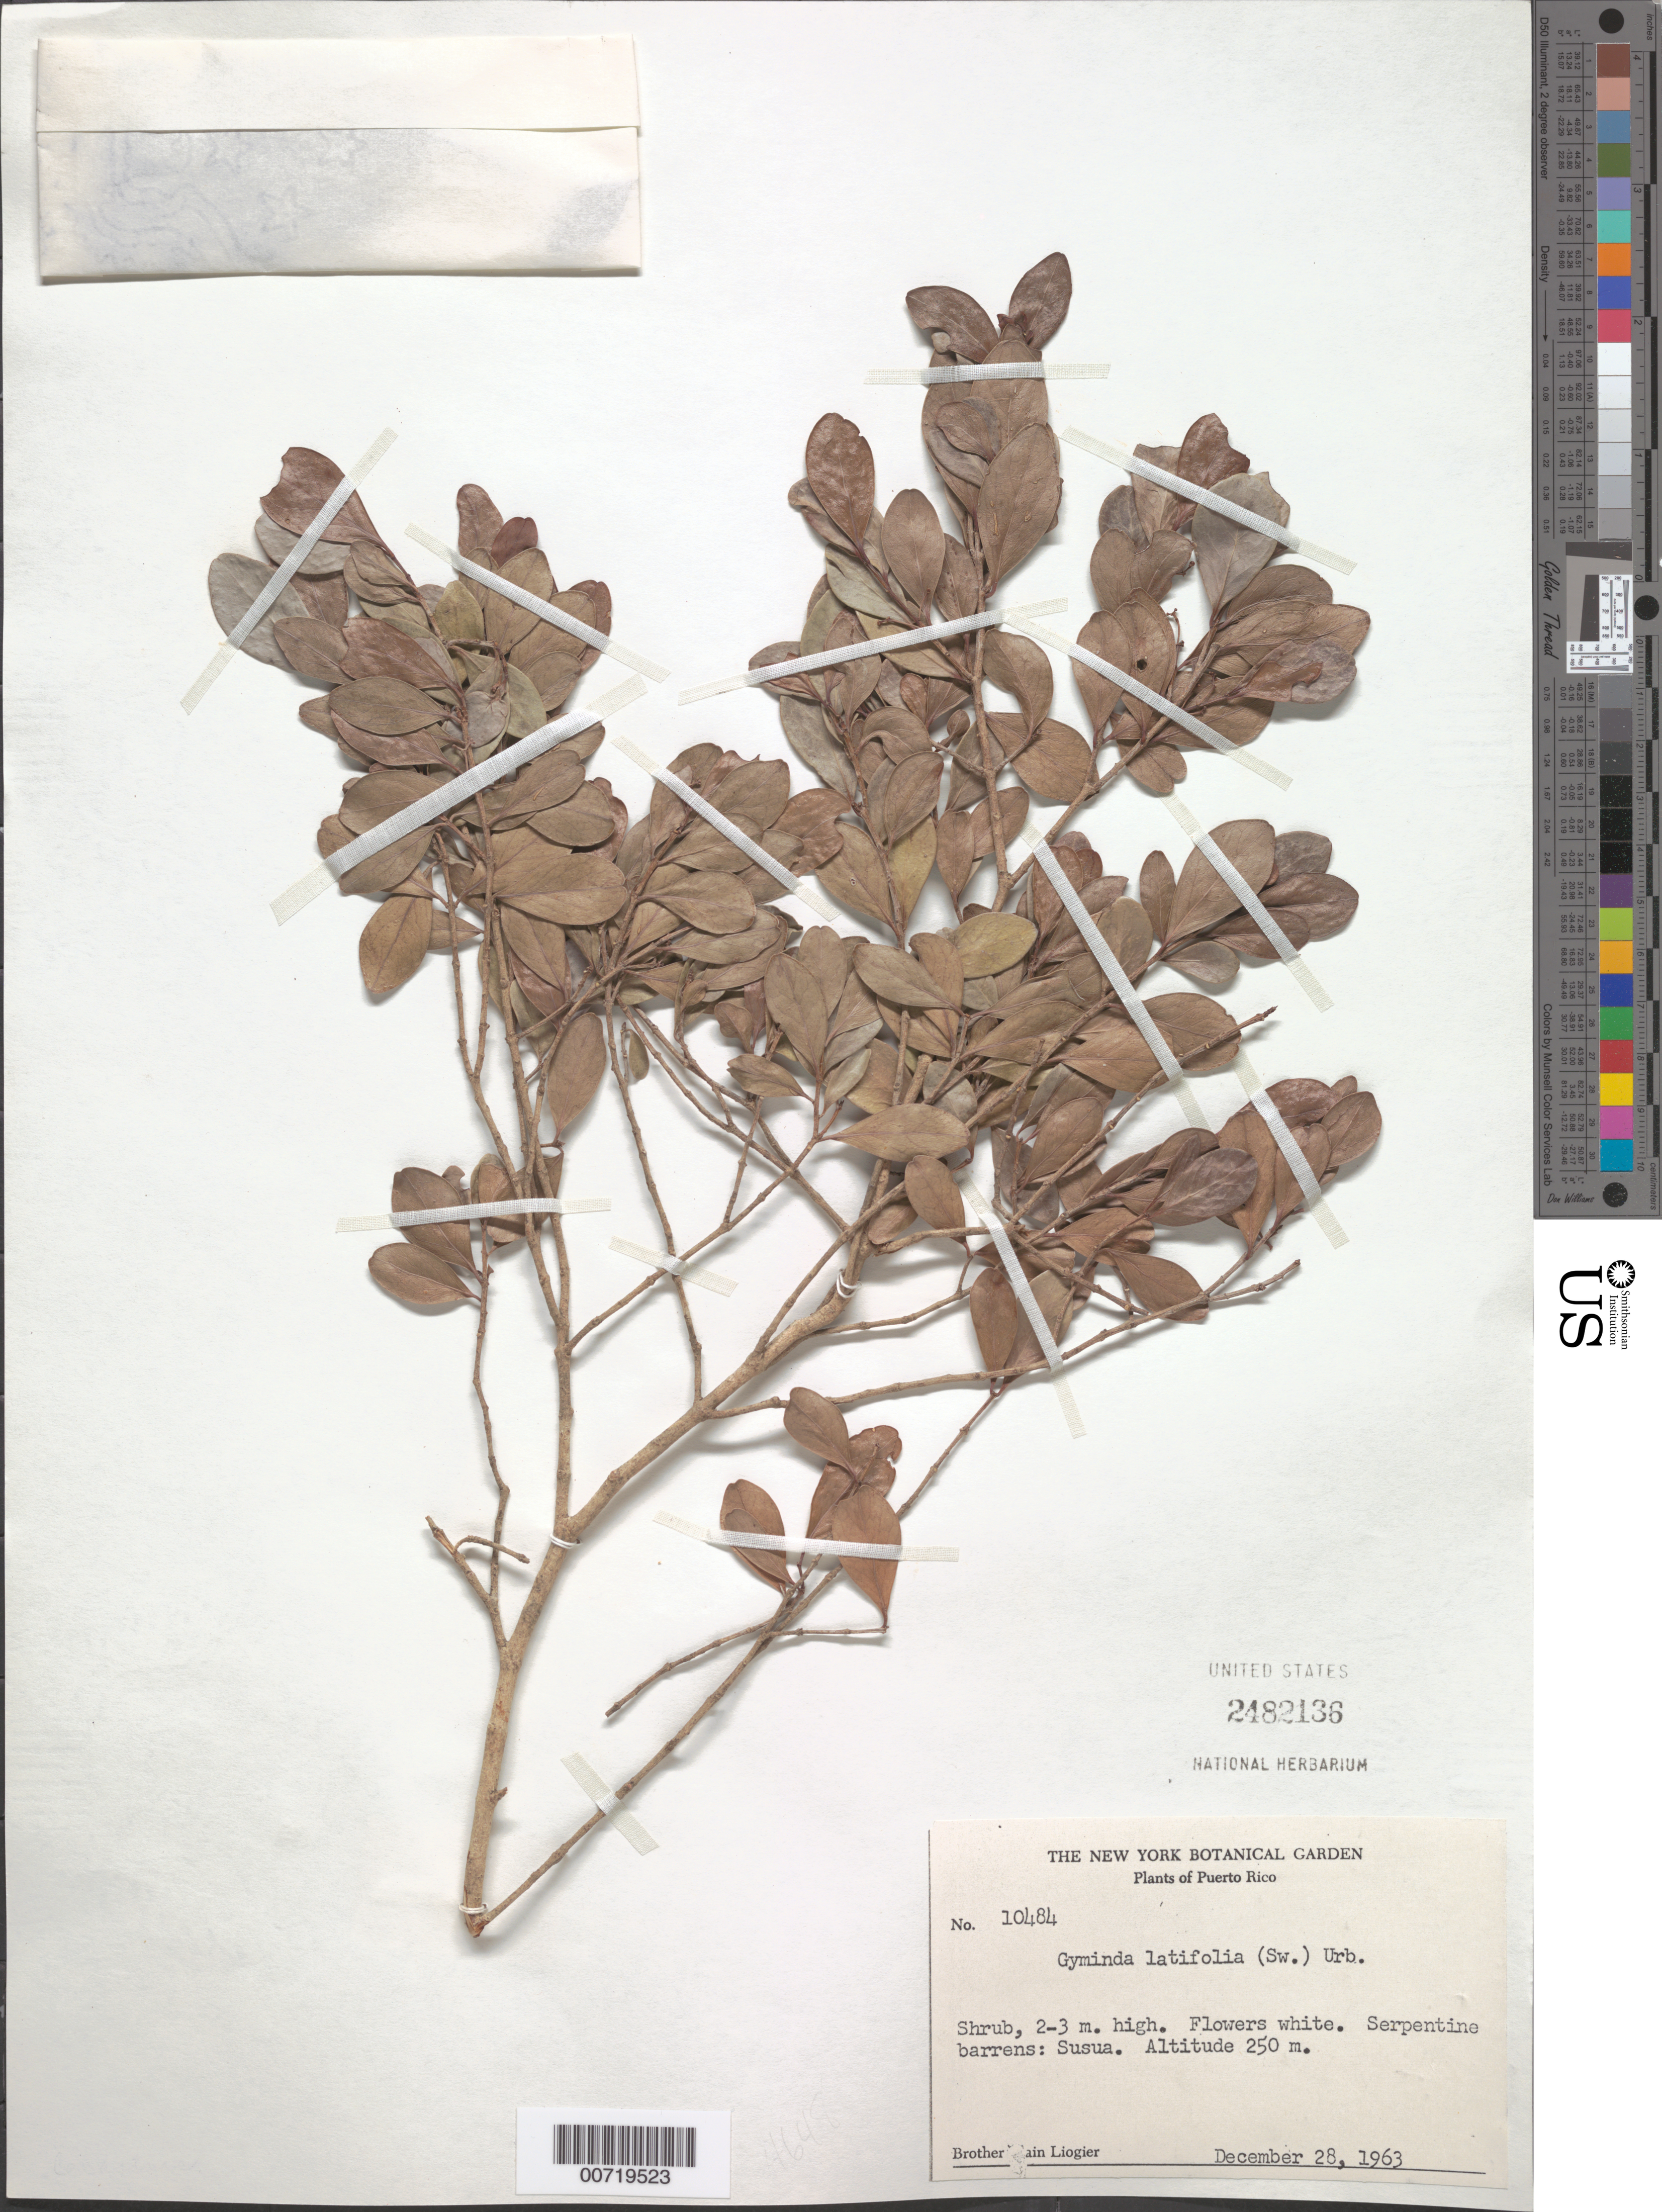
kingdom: Plantae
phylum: Tracheophyta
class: Magnoliopsida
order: Celastrales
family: Celastraceae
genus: Gyminda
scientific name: Gyminda latifolia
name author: (Sw.) Urb.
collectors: A. H. Liogier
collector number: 10484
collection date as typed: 28 Dec 1963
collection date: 1963-12-28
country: Puerto Rico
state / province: Yauco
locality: Susua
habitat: Serpentine barrens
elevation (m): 250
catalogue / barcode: US 2482136